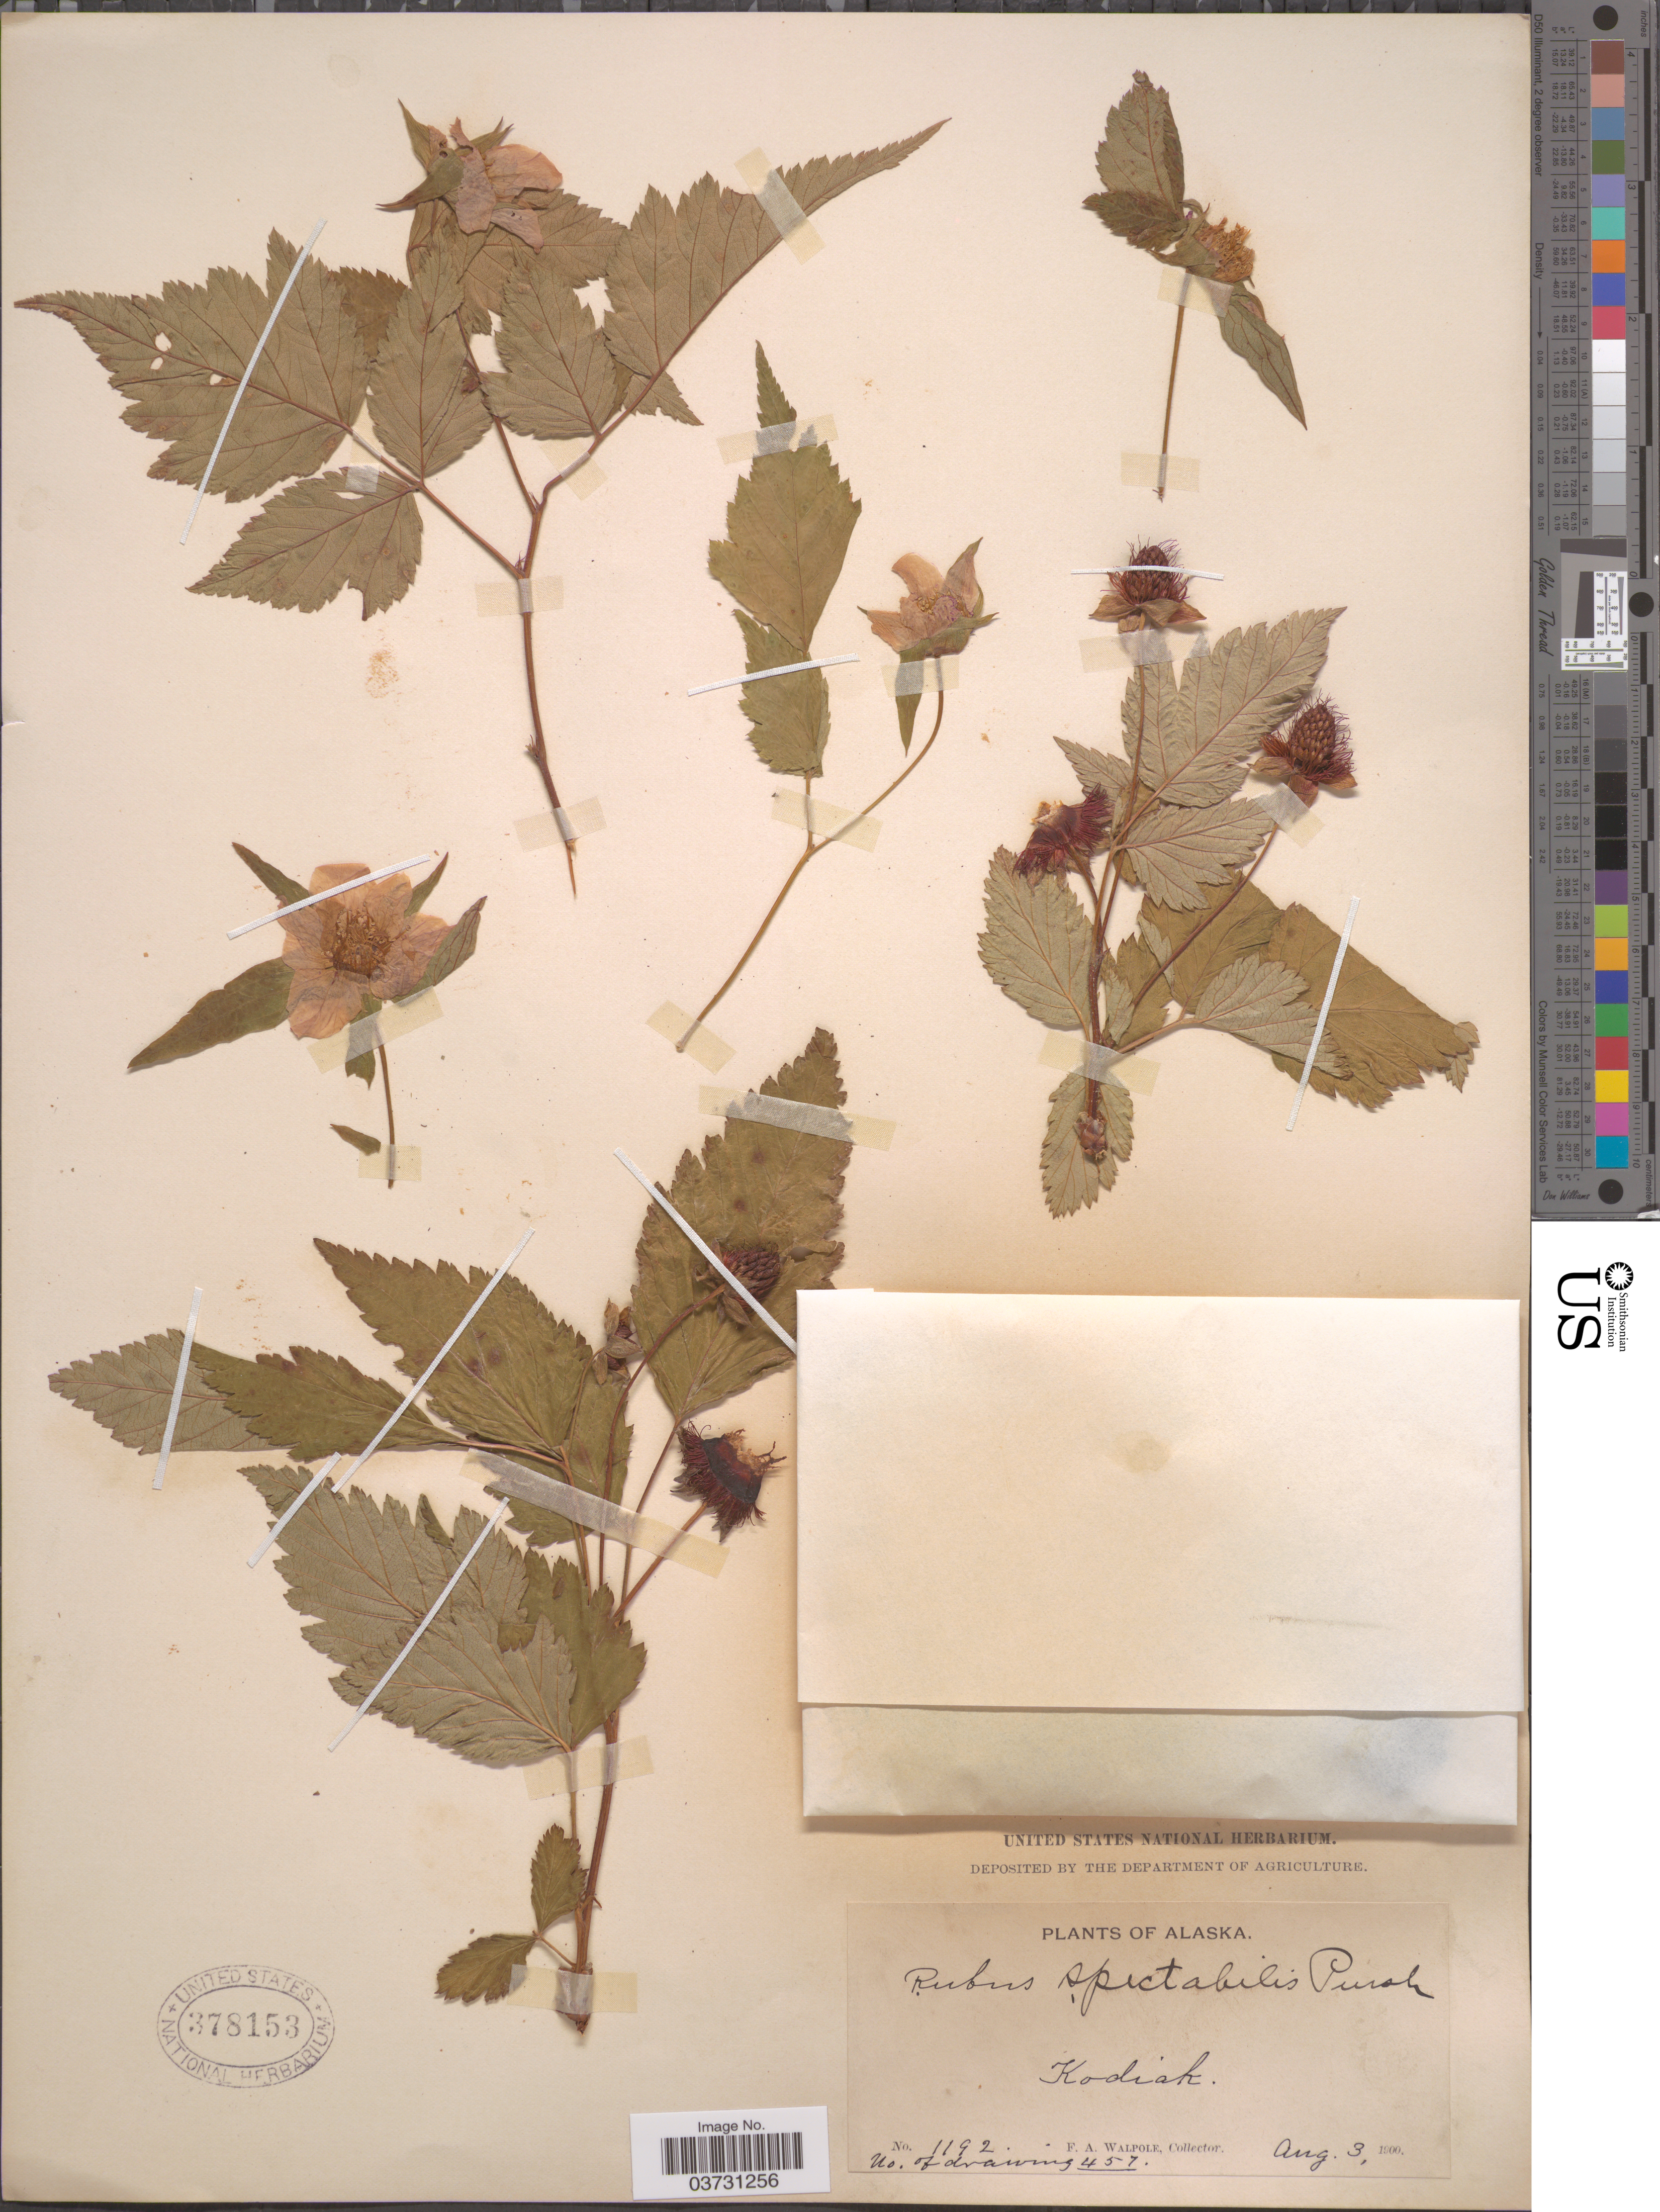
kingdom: Plantae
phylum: Tracheophyta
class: Magnoliopsida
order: Rosales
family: Rosaceae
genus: Rubus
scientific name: Rubus spectabilis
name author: Pursh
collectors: F. Walpole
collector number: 1192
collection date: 1900-08-03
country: United States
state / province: Alaska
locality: Kodiak.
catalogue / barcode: US 378153